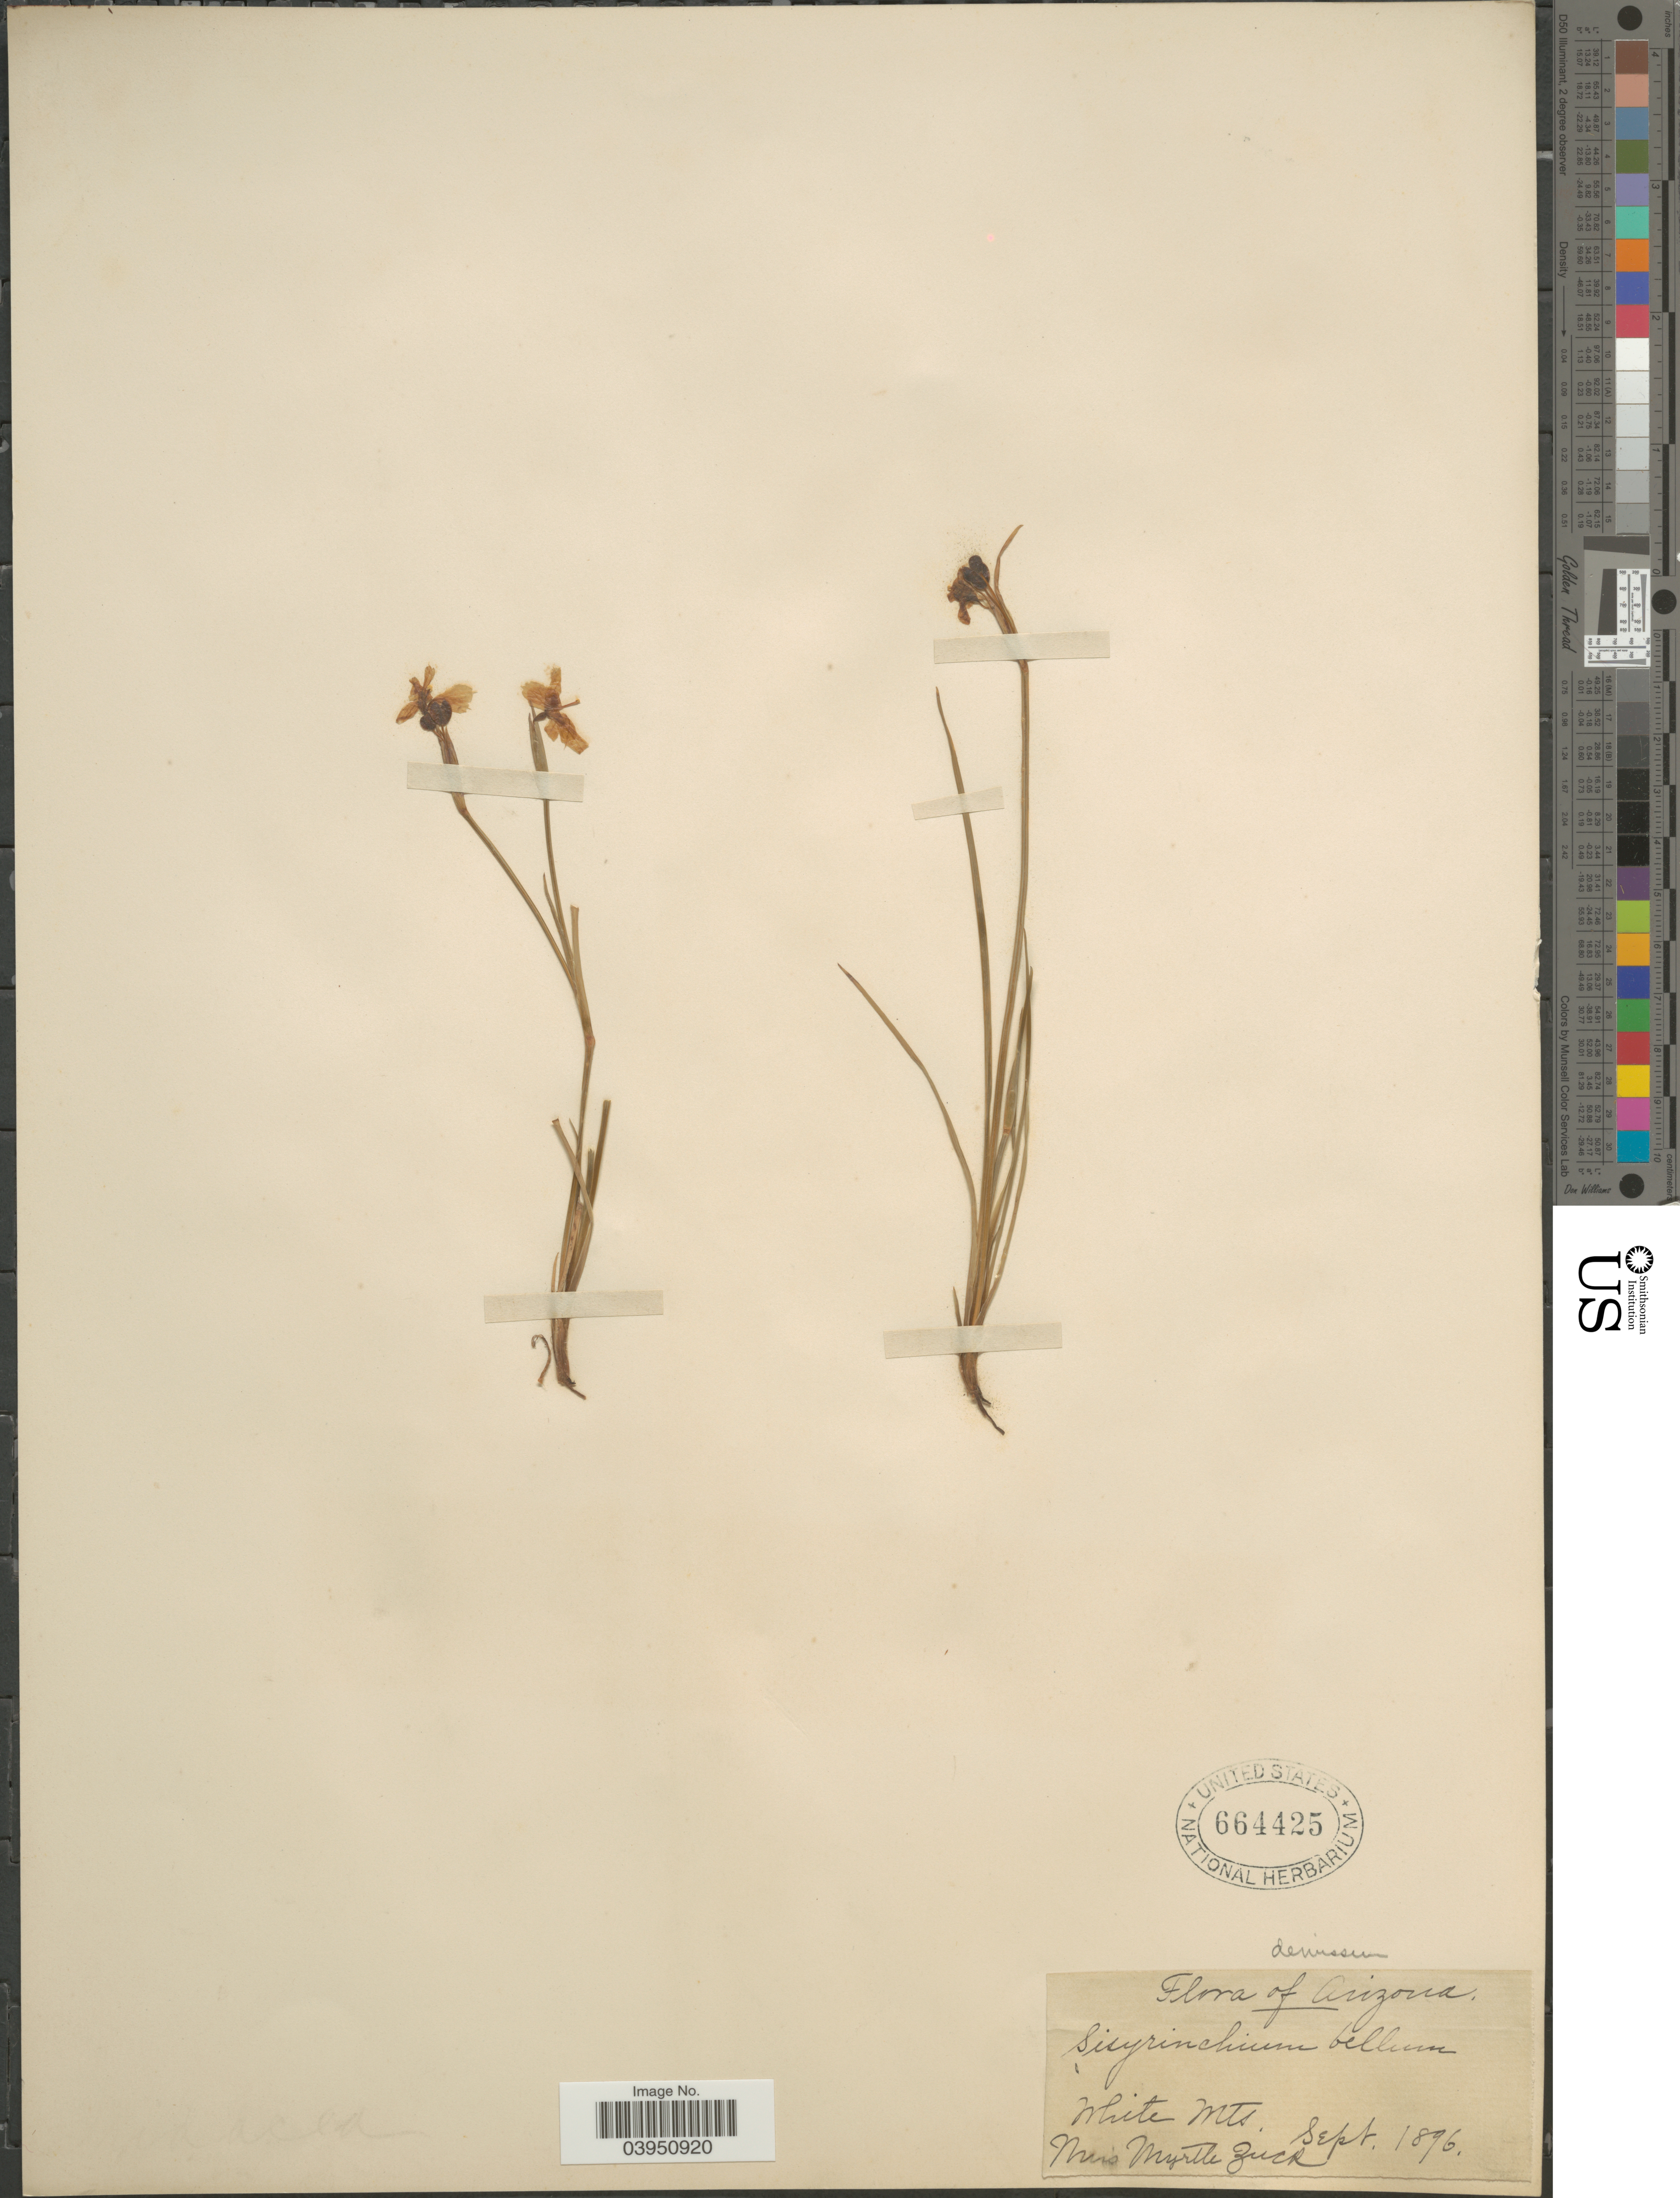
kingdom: Plantae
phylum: Tracheophyta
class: Liliopsida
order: Asparagales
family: Iridaceae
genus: Sisyrinchium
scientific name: Sisyrinchium demissum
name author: Greene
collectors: M. Zuck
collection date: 1896-09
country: United States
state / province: Arizona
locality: White Mts.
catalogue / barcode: US 664425